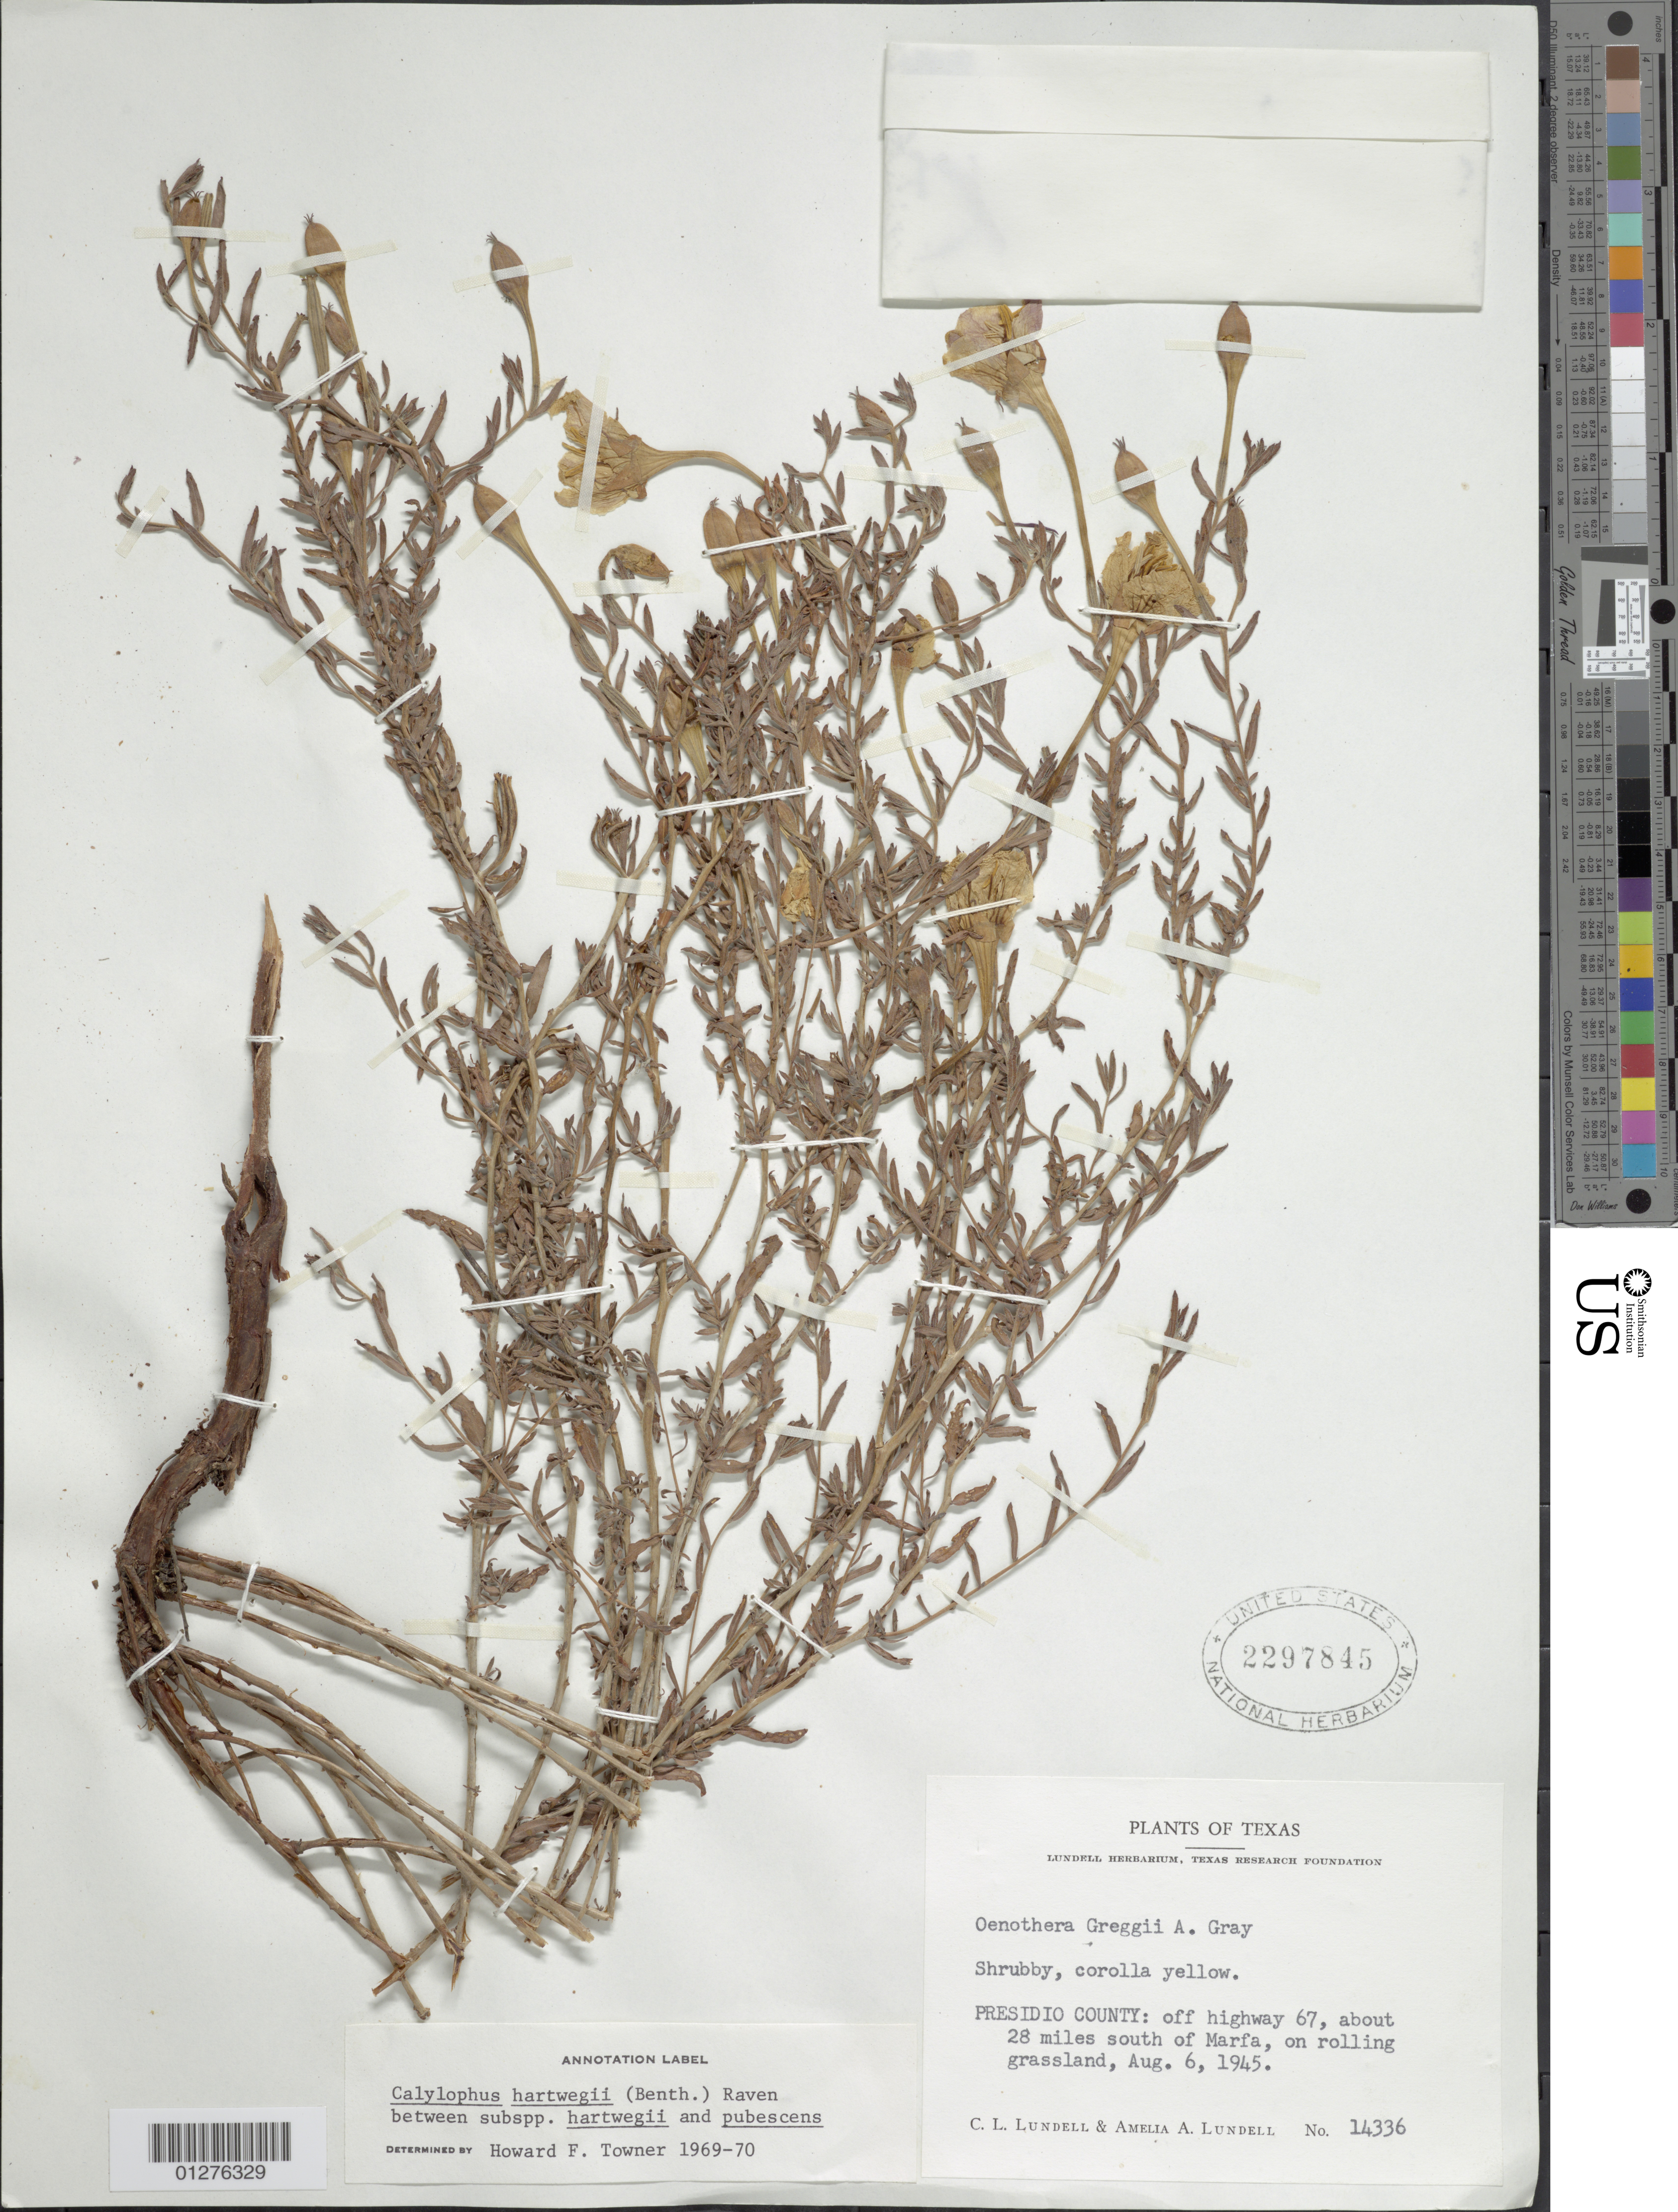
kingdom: Plantae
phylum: Tracheophyta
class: Magnoliopsida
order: Myrtales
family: Onagraceae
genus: Oenothera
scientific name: Oenothera hartwegii subsp. hartwegii x O. hartwegii subsp. pubescens (A. Gray) W.L. Wagner & Hoch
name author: Benth.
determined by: Towner, H. F.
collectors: C. L. Lundell & A. A. Lundell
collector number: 14336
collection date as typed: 6 Aug 1945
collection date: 1945-08-06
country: United States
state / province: Texas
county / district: Presidio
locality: Off Hwy 67, 28 mi S of Marfa.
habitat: Rolling grassland.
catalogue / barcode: US 2297845